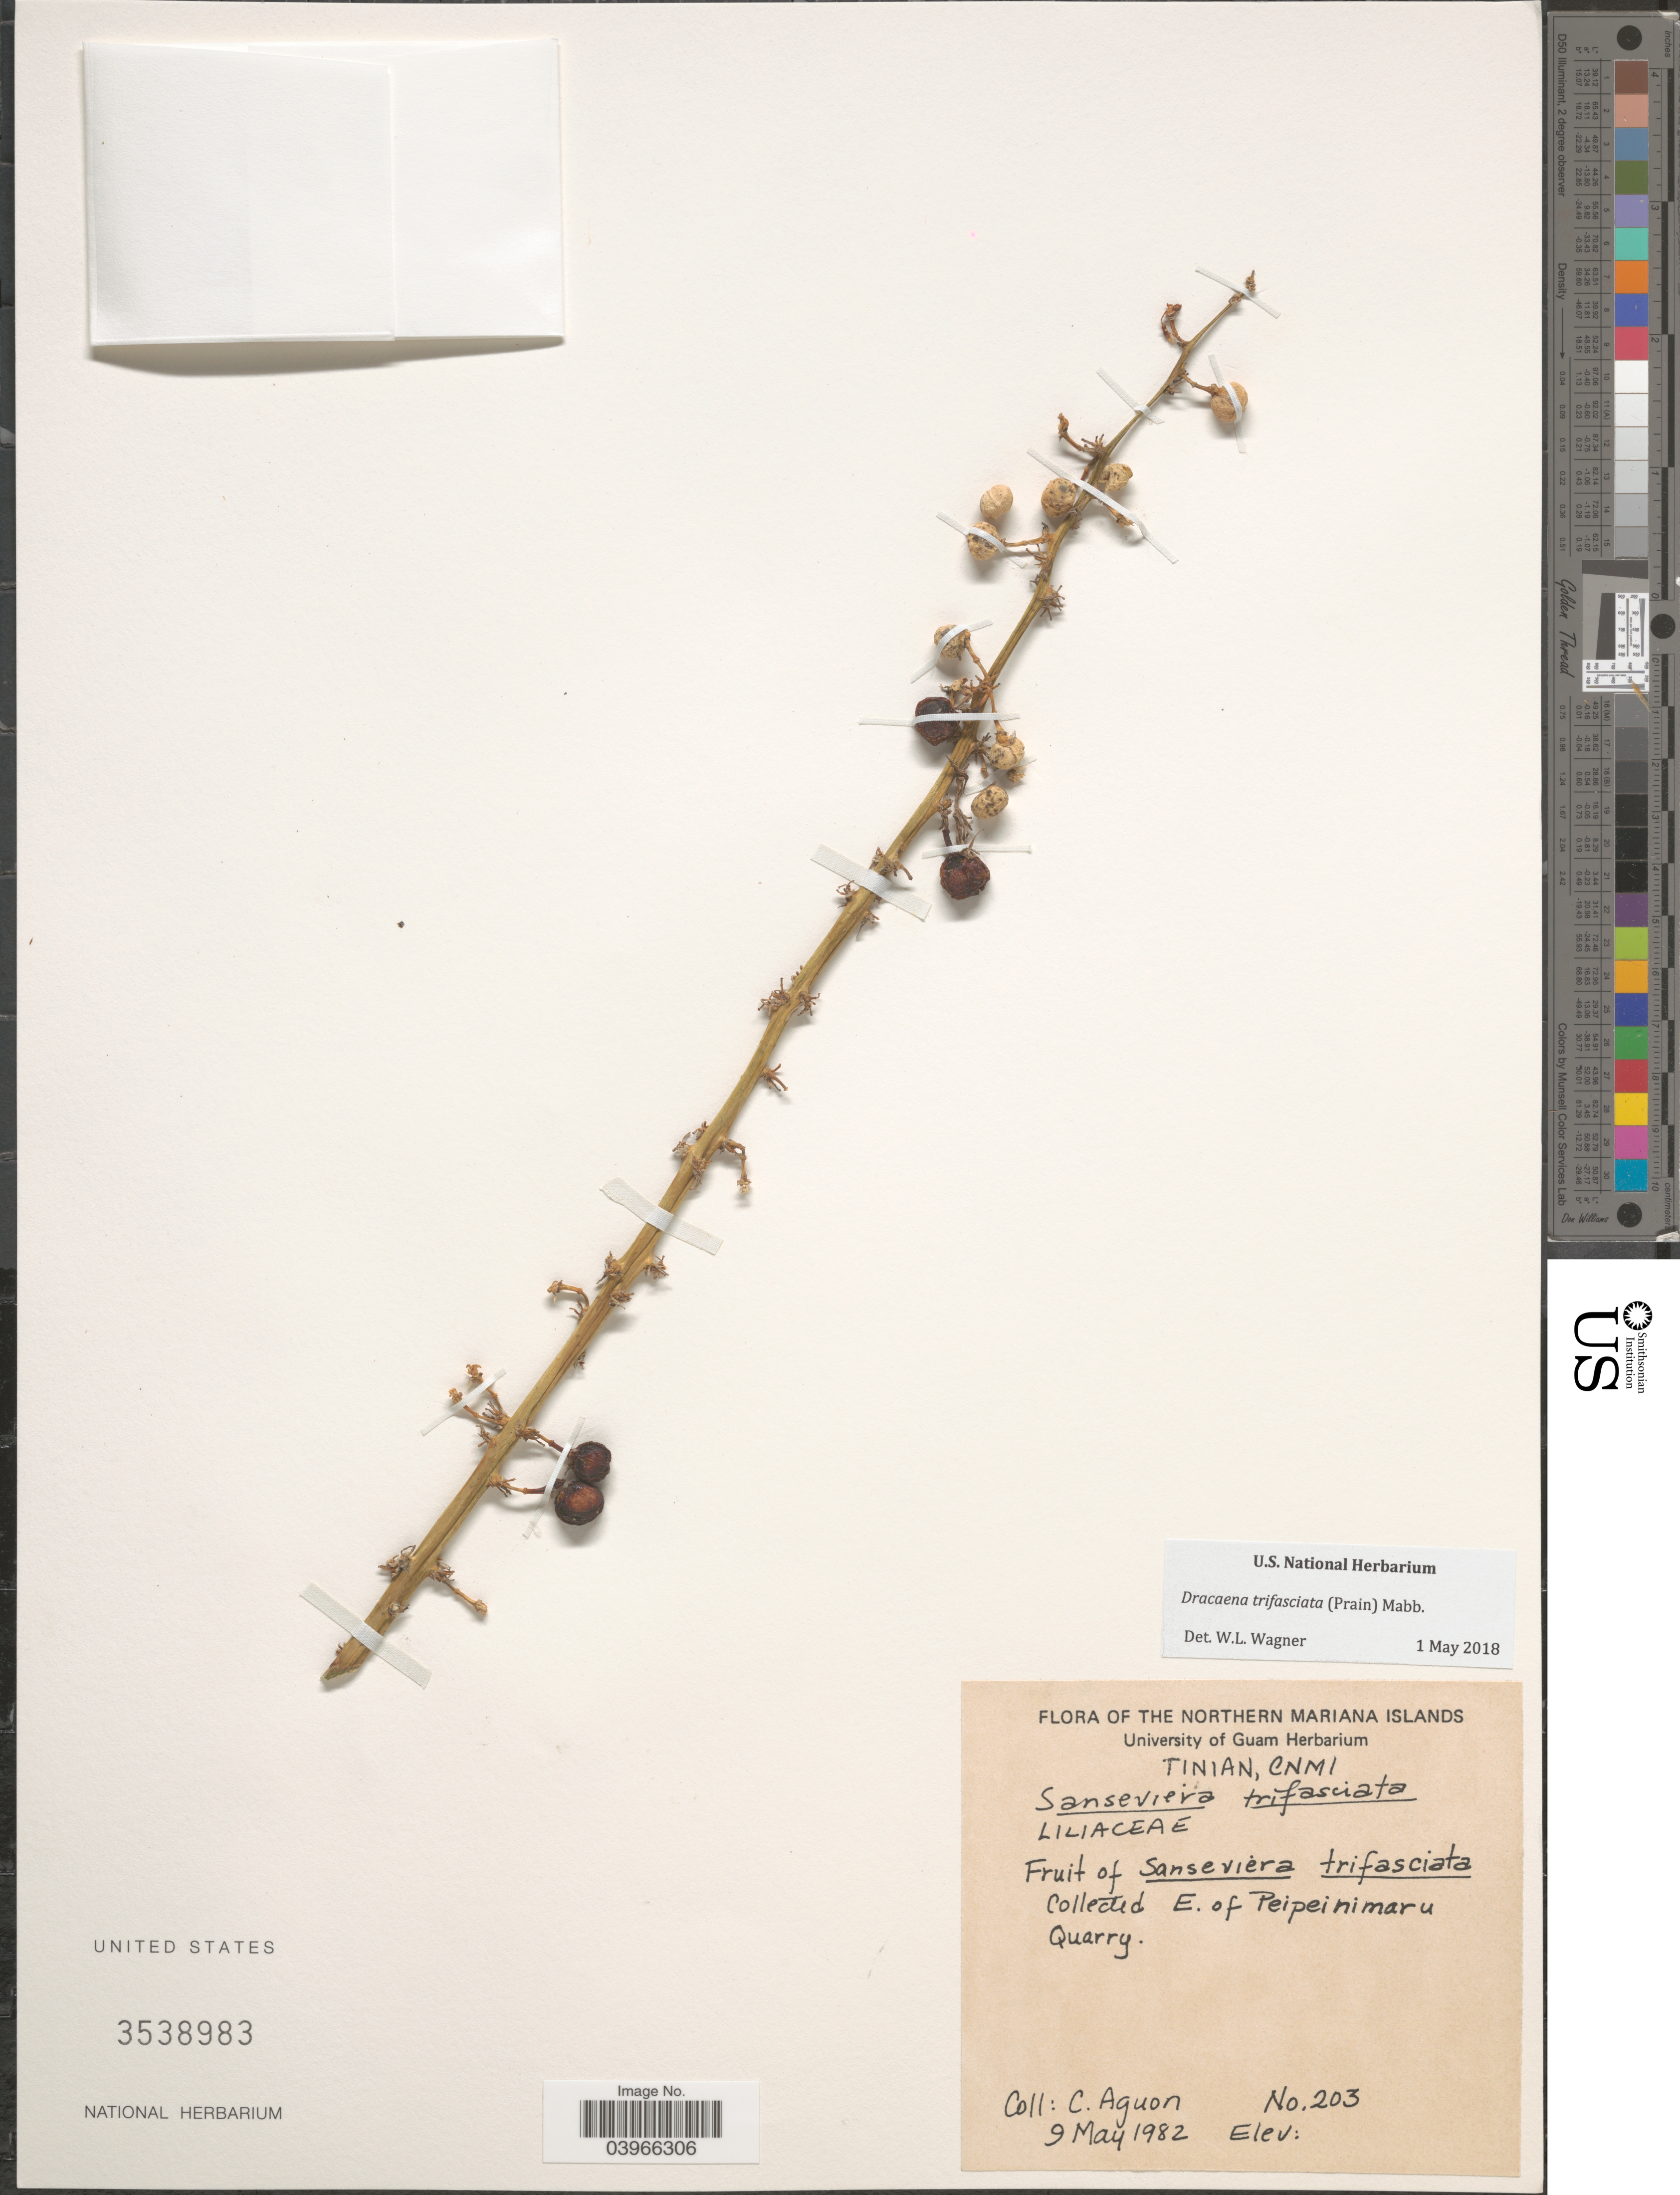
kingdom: Plantae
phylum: Tracheophyta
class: Liliopsida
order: Asparagales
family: Asparagaceae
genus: Dracaena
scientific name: Dracaena trifasciata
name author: (Prain) Mabb.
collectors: C. Aguon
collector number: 203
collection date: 1982-05-09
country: Northern Mariana Islands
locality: Tinian, CNMI. E. of Peipeinimaru Quarry.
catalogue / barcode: US 3538983